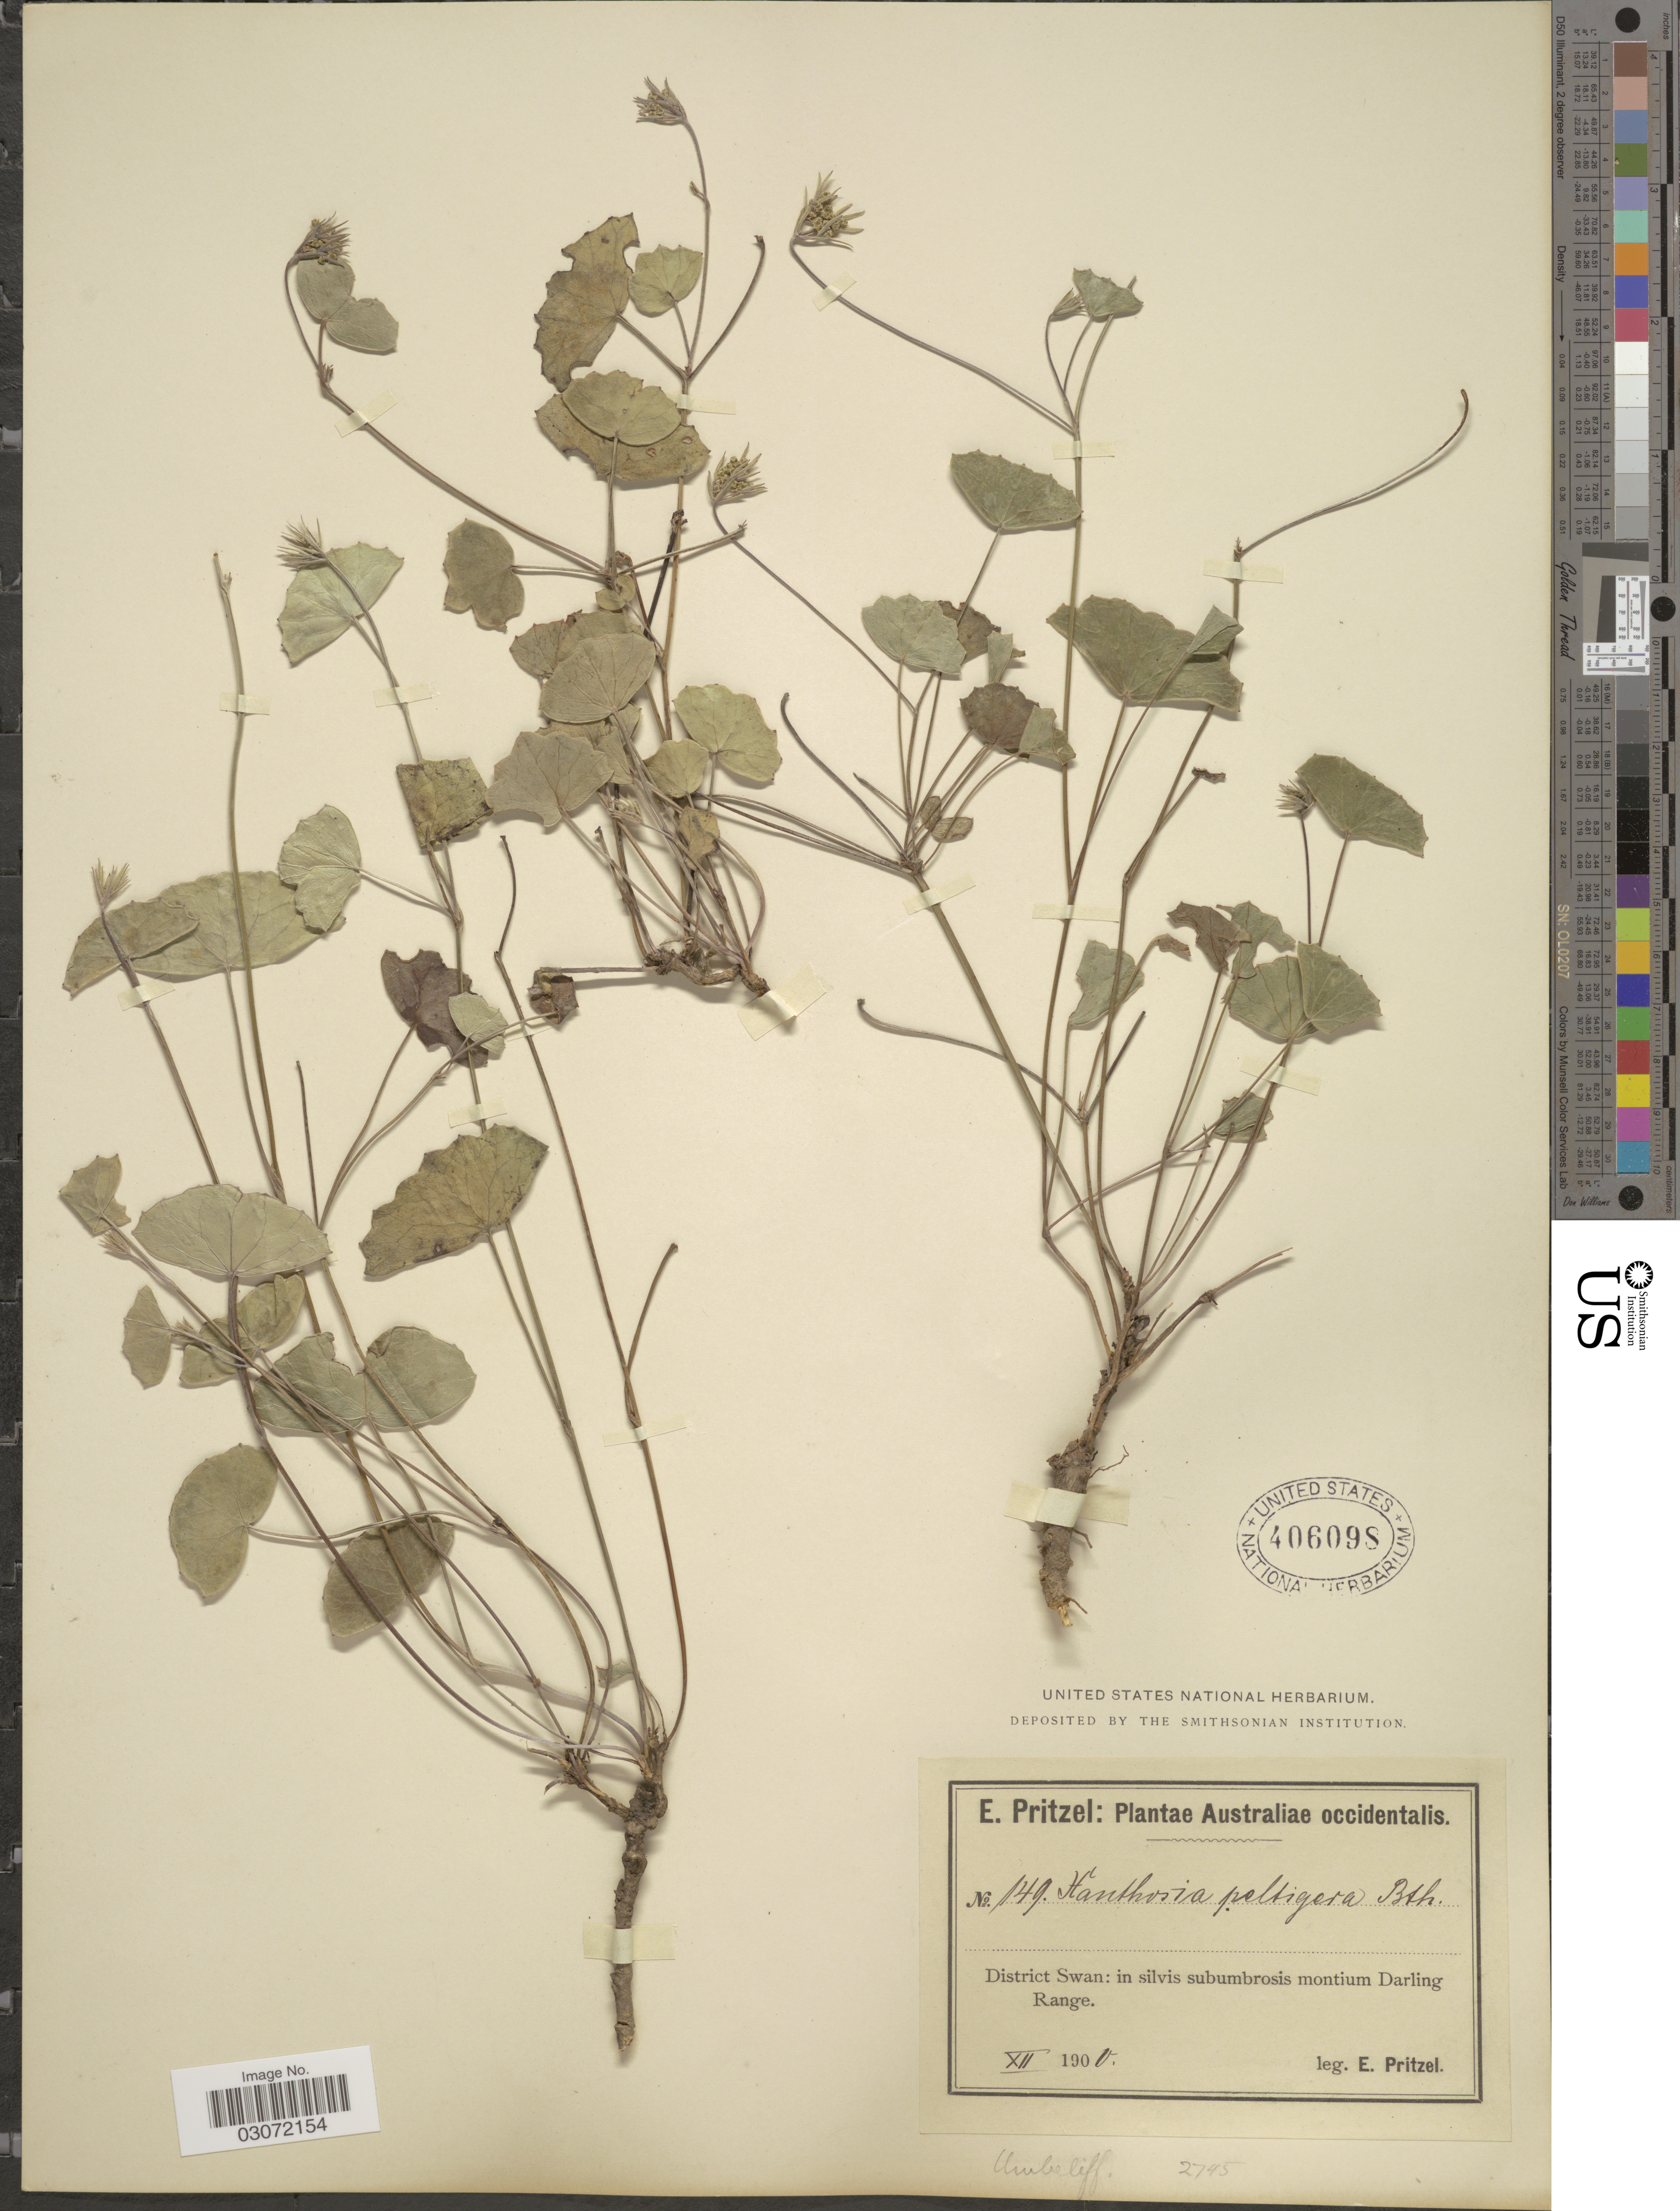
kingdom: Plantae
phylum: Tracheophyta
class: Magnoliopsida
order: Apiales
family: Apiaceae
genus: Xanthosia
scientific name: Xanthosia peltigera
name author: Steud.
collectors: E. G. Pritzel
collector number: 149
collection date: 1900-12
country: Australia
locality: Australiae occidentalis. District Swan: in silvis subumbrosis montium Darling Range.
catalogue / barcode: US 406098